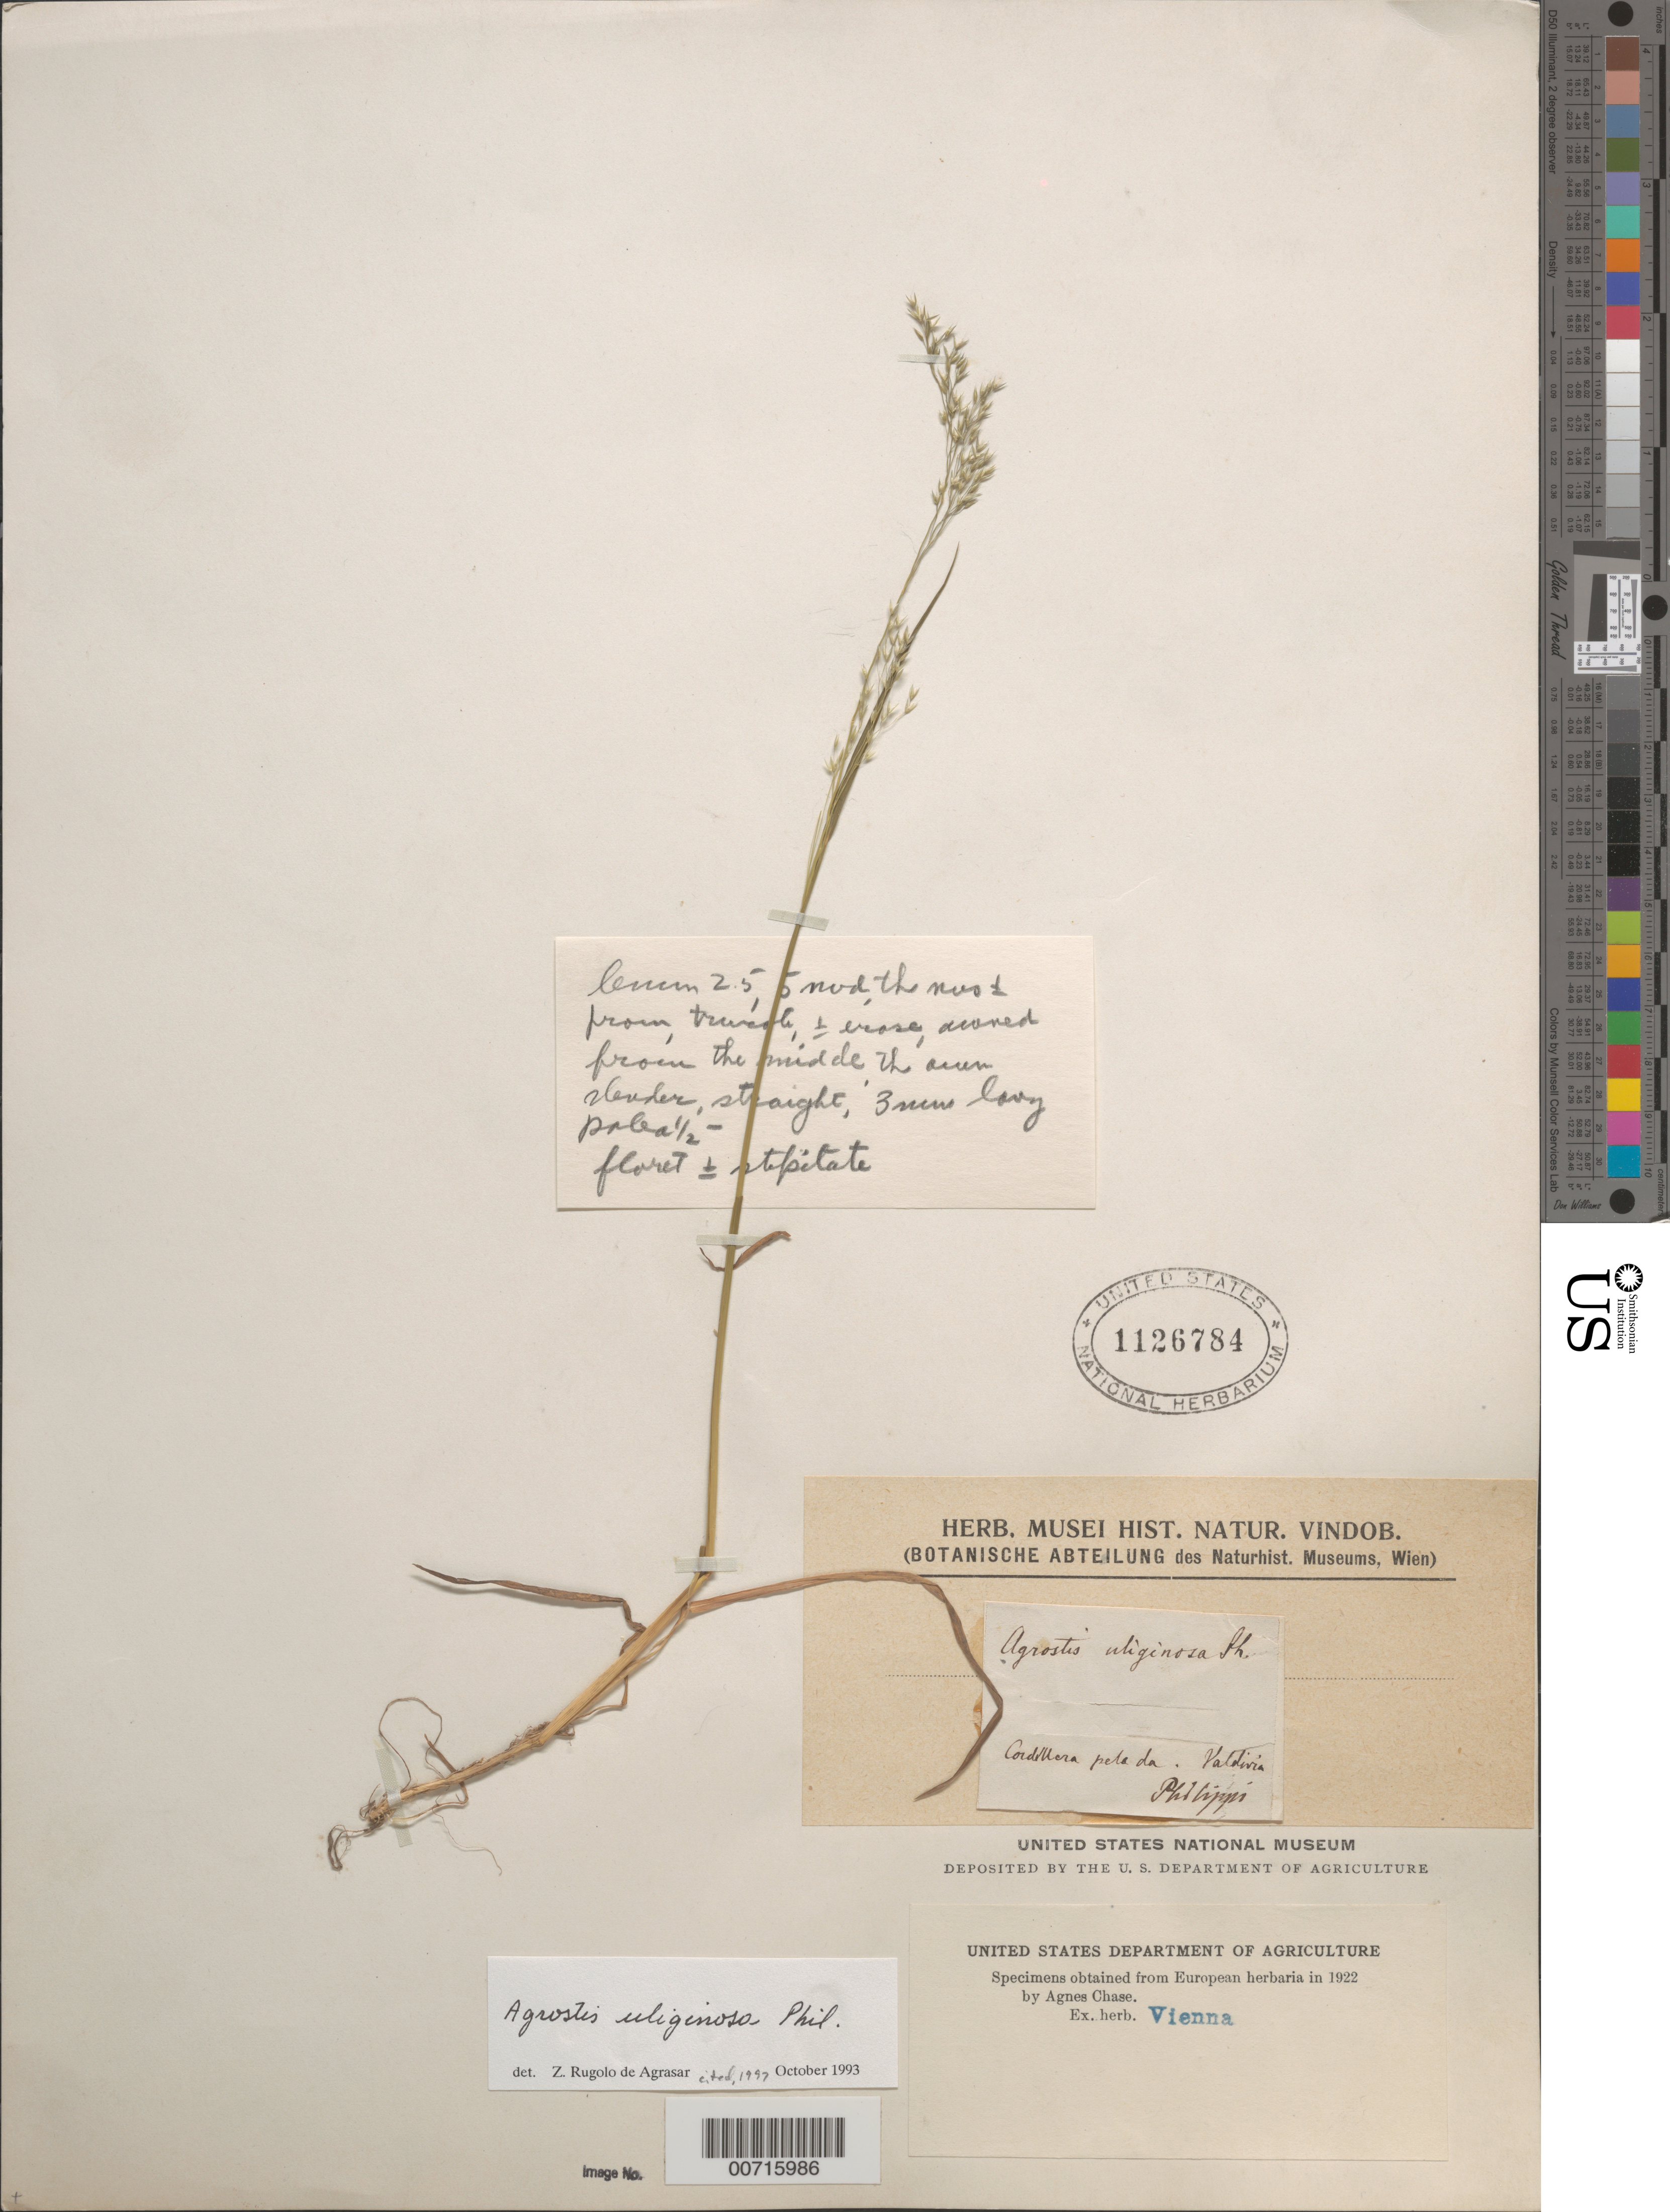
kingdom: Plantae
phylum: Tracheophyta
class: Liliopsida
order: Poales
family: Poaceae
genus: Agrostis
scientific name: Agrostis uliginosa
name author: Phil.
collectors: -. Philippi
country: Chile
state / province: Los Ríos (XIV)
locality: Cordillera Pelada. Valdivia.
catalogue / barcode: US 1126784